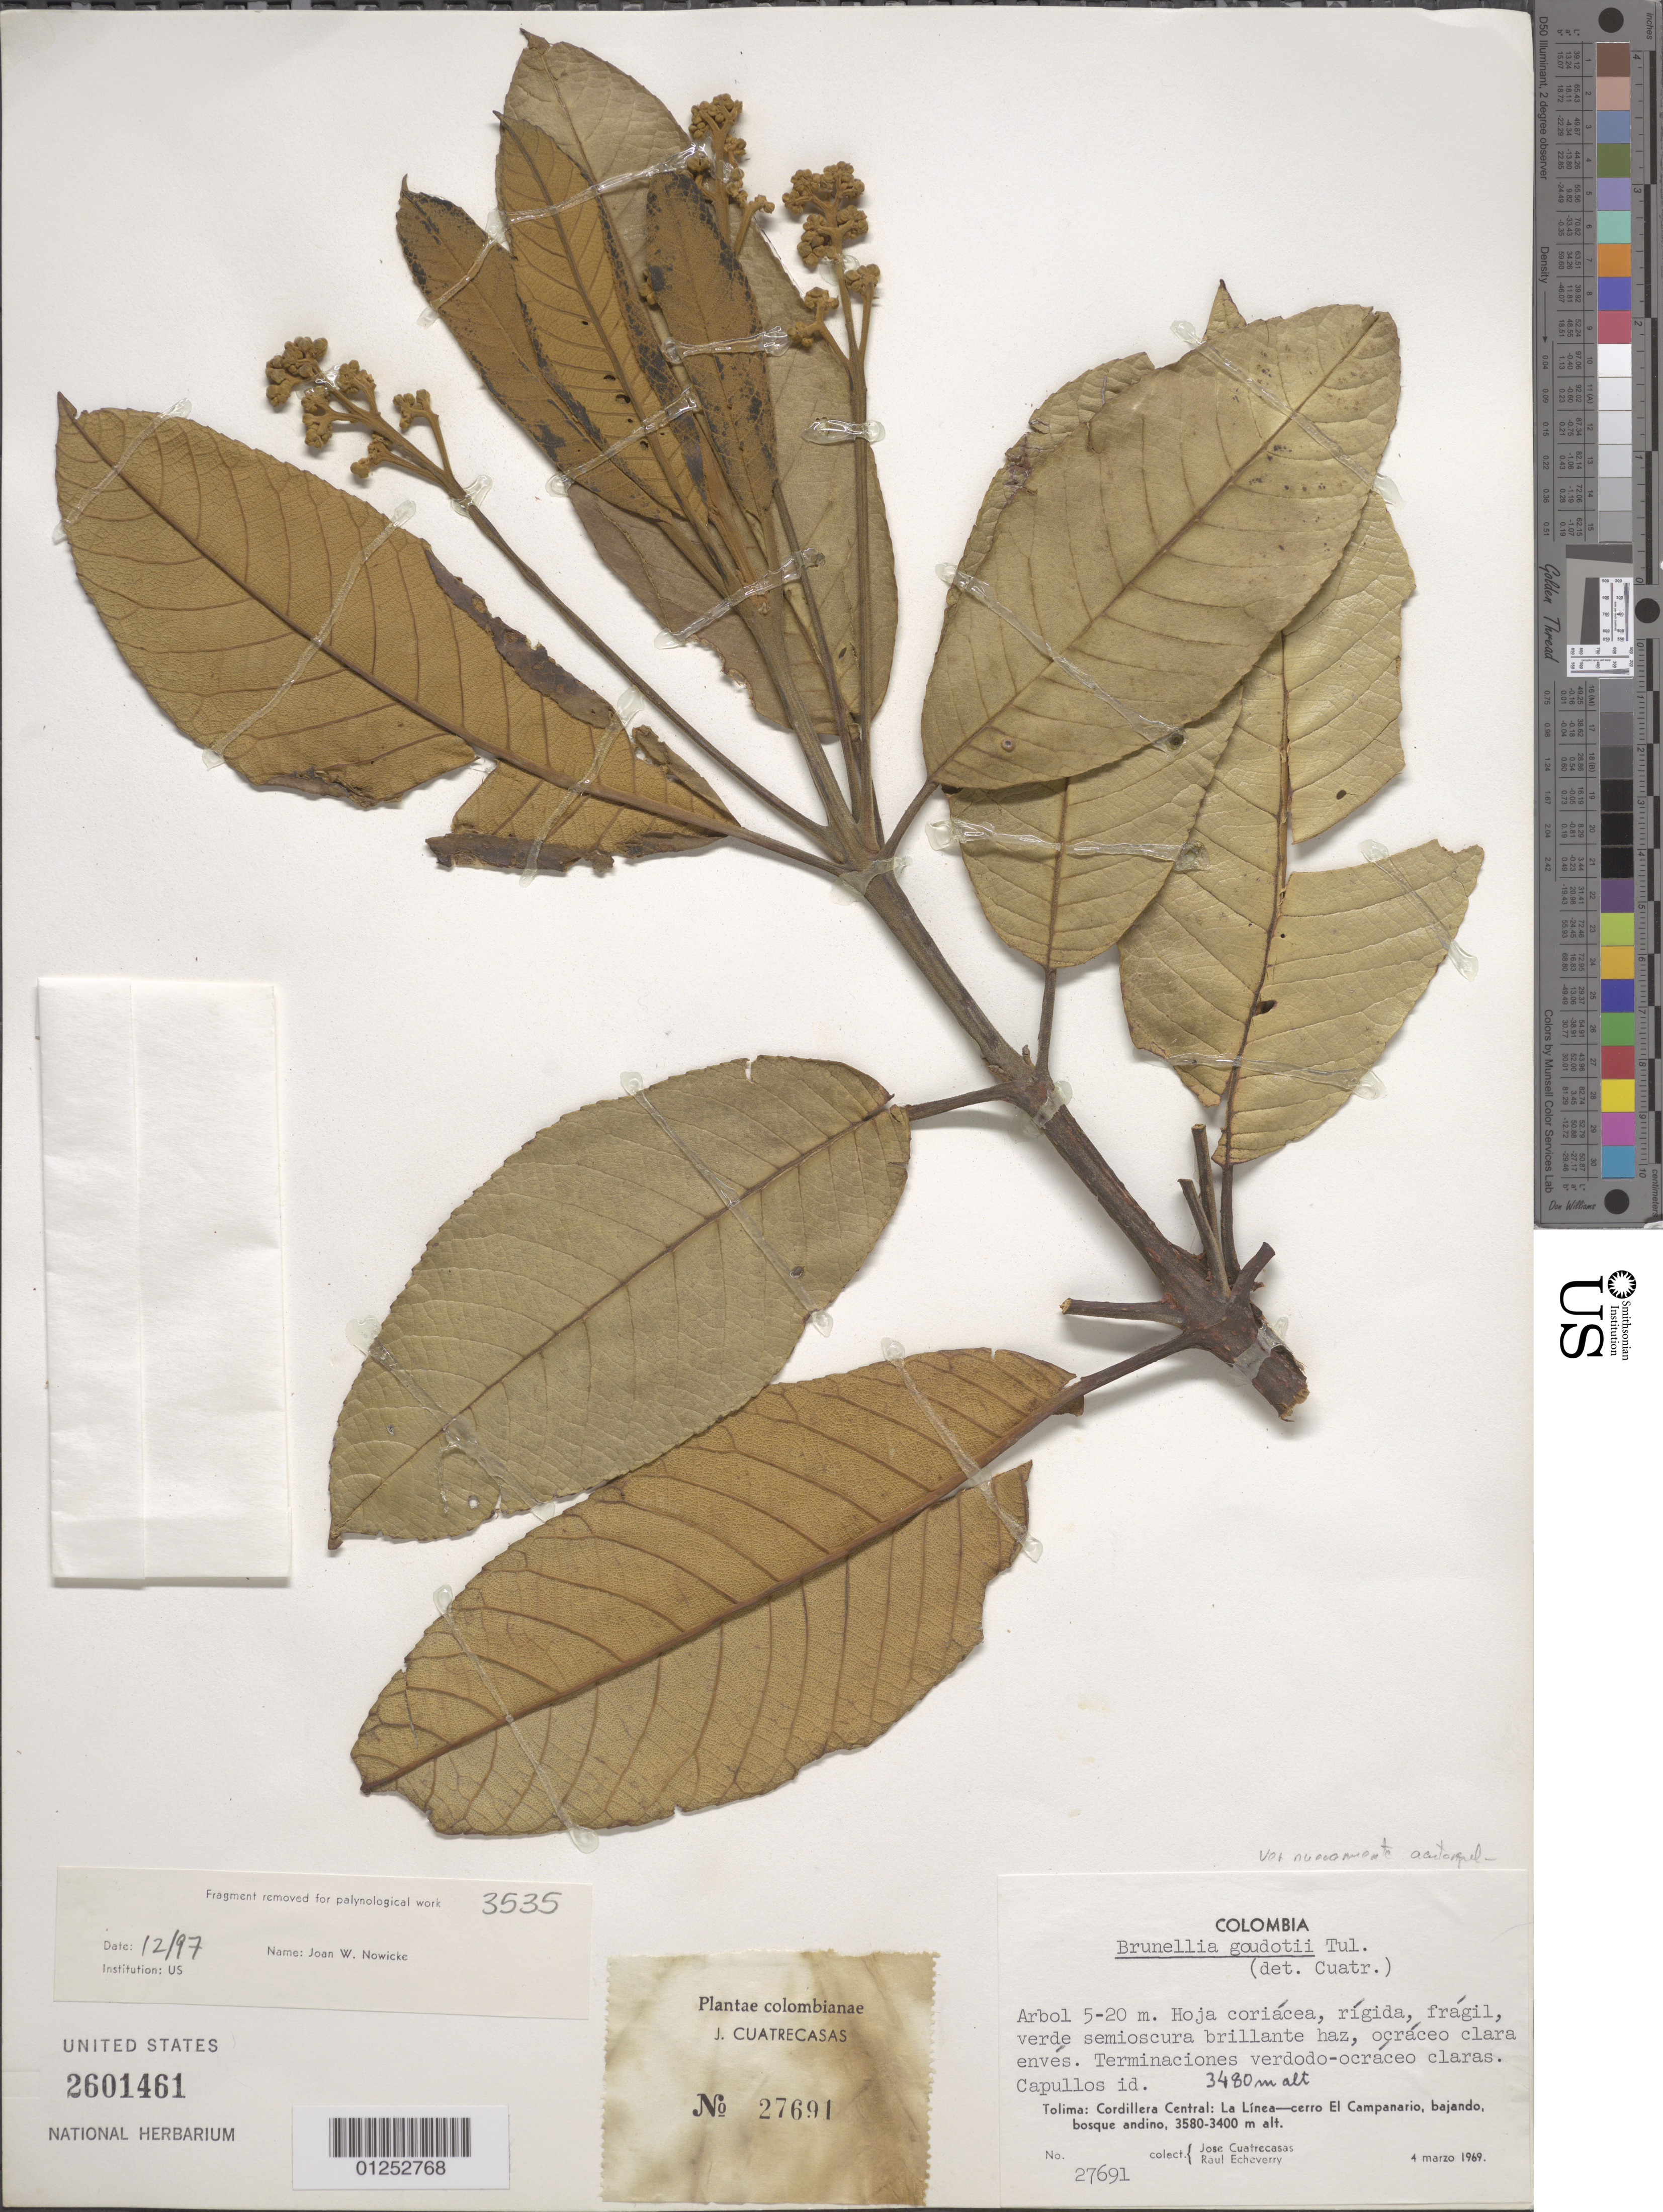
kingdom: Plantae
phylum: Tracheophyta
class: Magnoliopsida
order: Oxalidales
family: Brunelliaceae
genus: Brunellia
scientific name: Brunellia goudotii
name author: Tul.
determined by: Cuatrecasas, J.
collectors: J. Cuatrecasas & R. Echeverry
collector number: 27691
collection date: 1969-03-04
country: Colombia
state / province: Tolima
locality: Cordillera Central: La Línea--cerro El Campanario, bajando, bosque andino.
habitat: bosque andino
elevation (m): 3400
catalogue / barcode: US 2601461